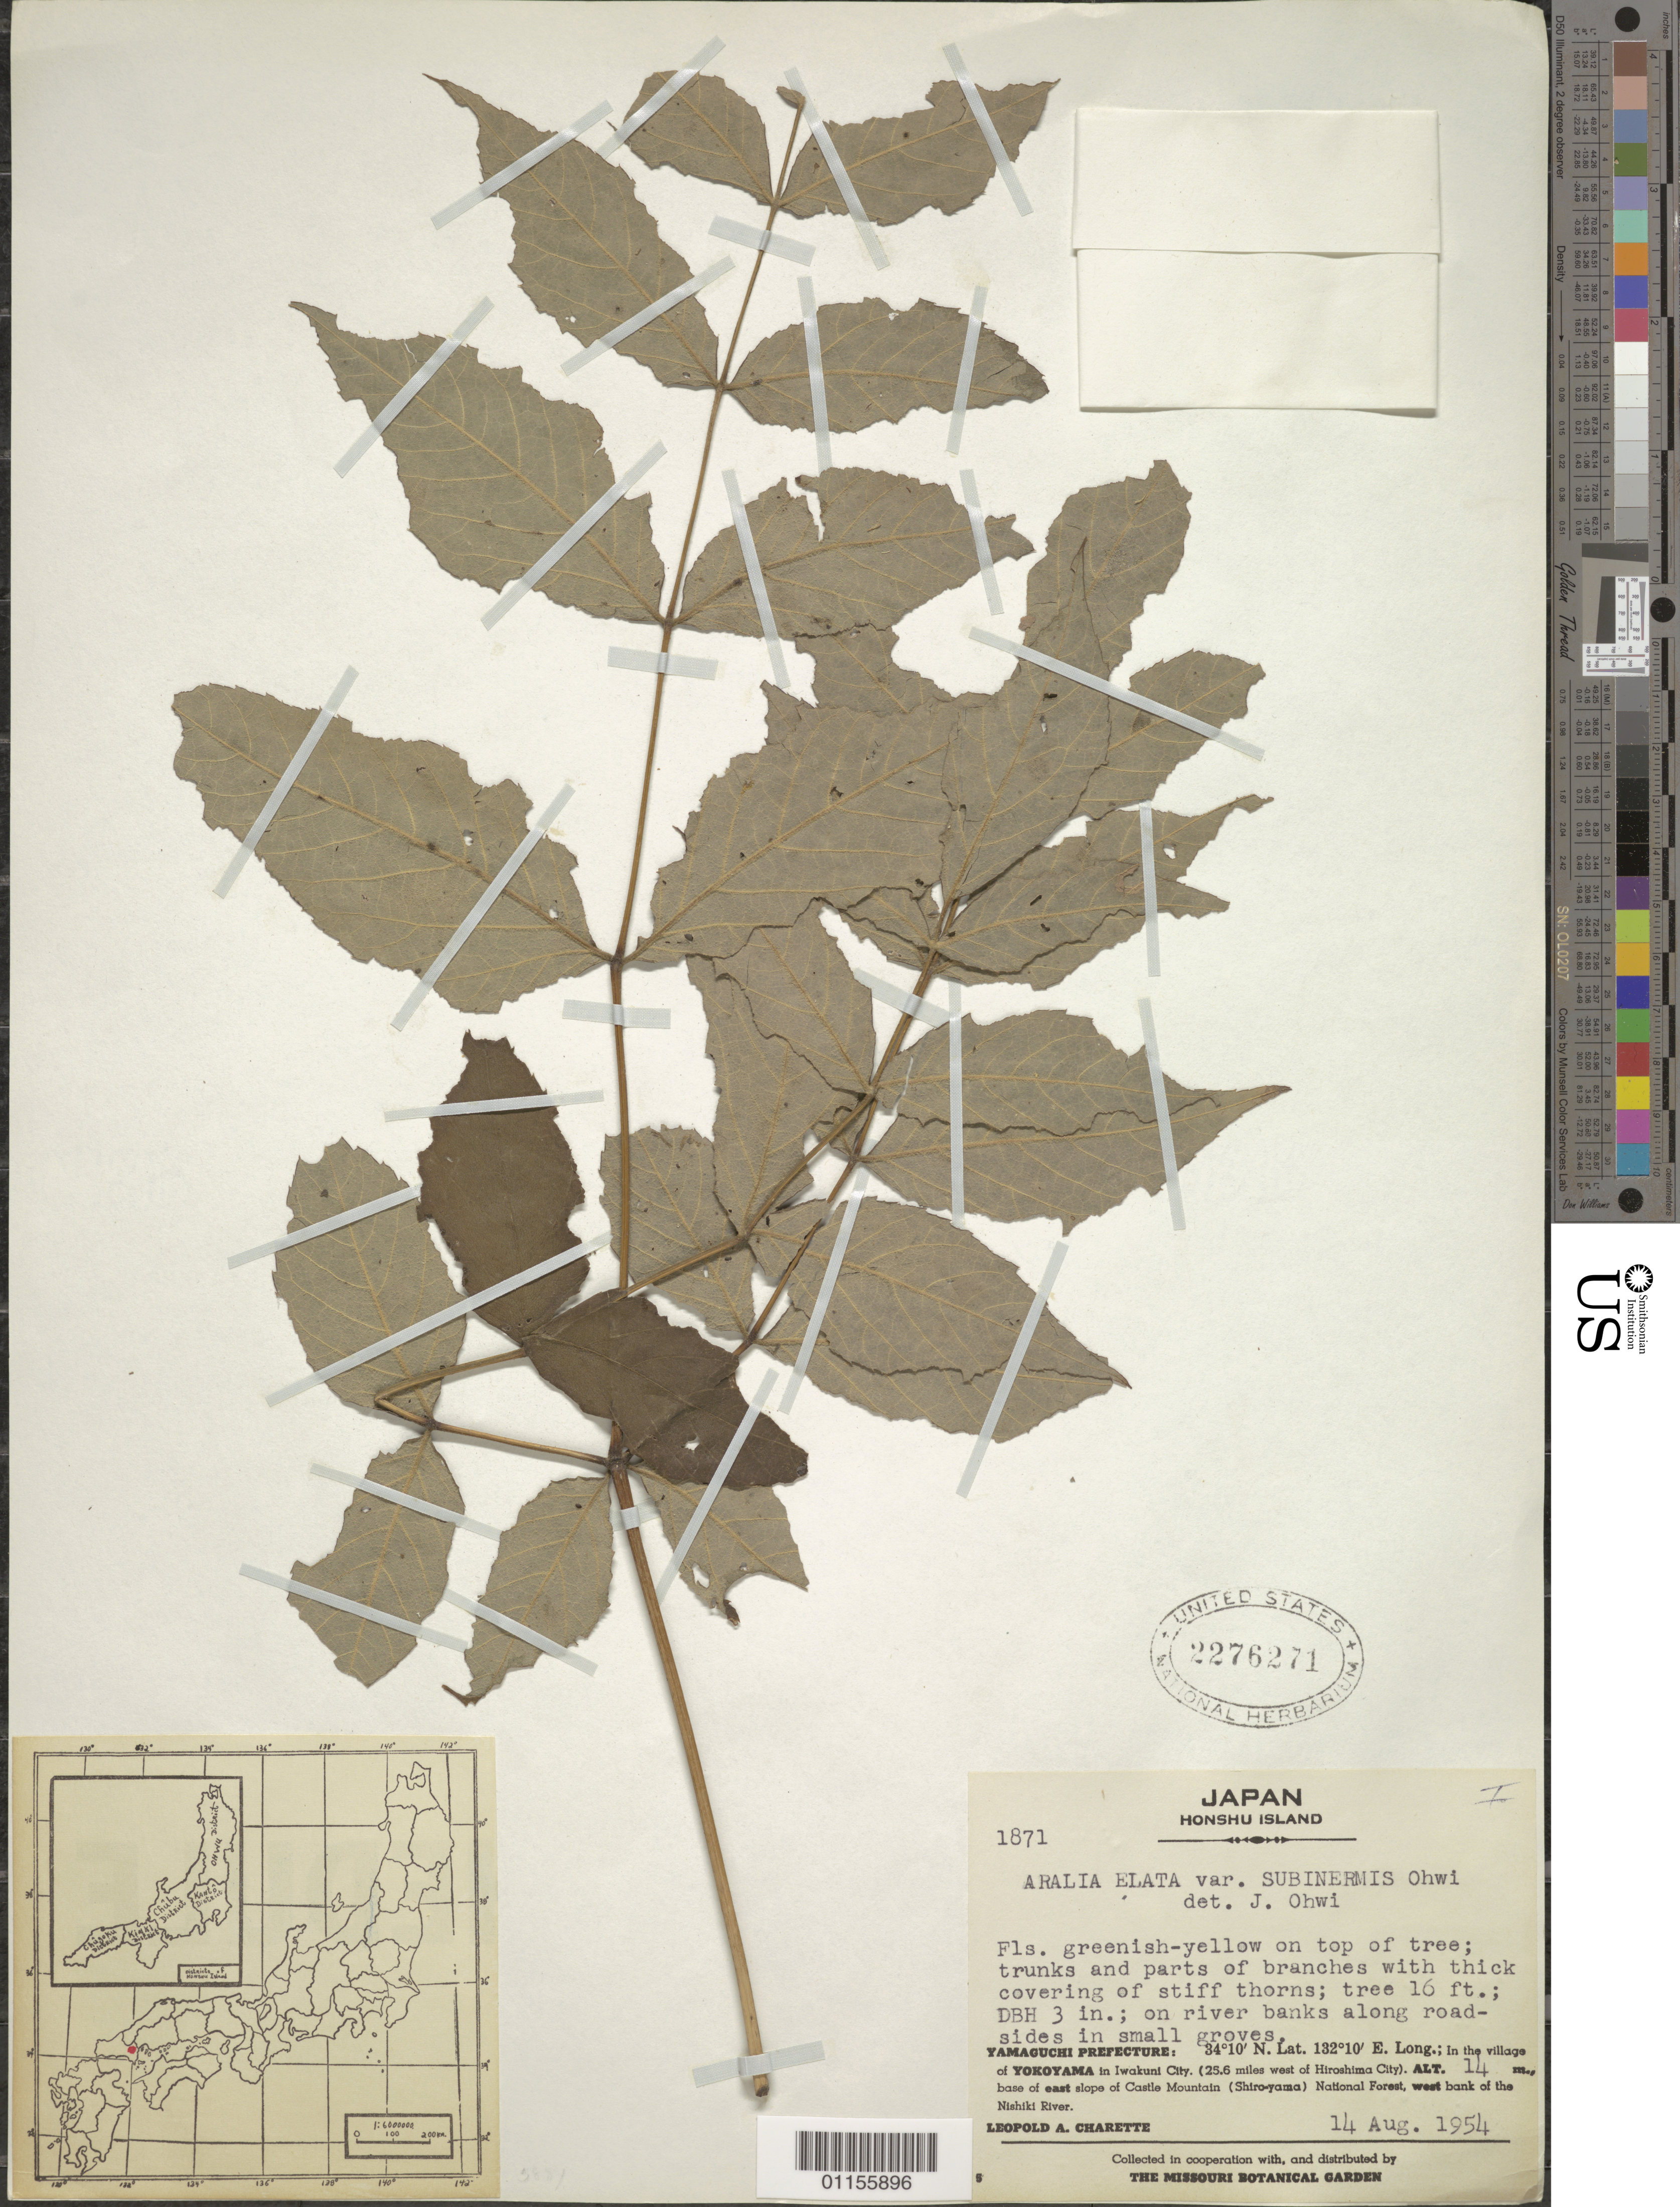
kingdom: Plantae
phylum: Tracheophyta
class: Magnoliopsida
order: Apiales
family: Araliaceae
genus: Aralia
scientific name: Aralia elata var. subinermis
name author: Ohwi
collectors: L. A. Charette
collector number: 1871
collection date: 1954-08-14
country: Japan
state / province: Yamaguti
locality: Yamaguchi Prefecture. In the village of Yokoyama in Iwakuni City. E slope of Castle Mt Nat Forest. W bank of the Nishiki River.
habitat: Tree, on river banks along roadside in small groves.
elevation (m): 14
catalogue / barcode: US 2276271